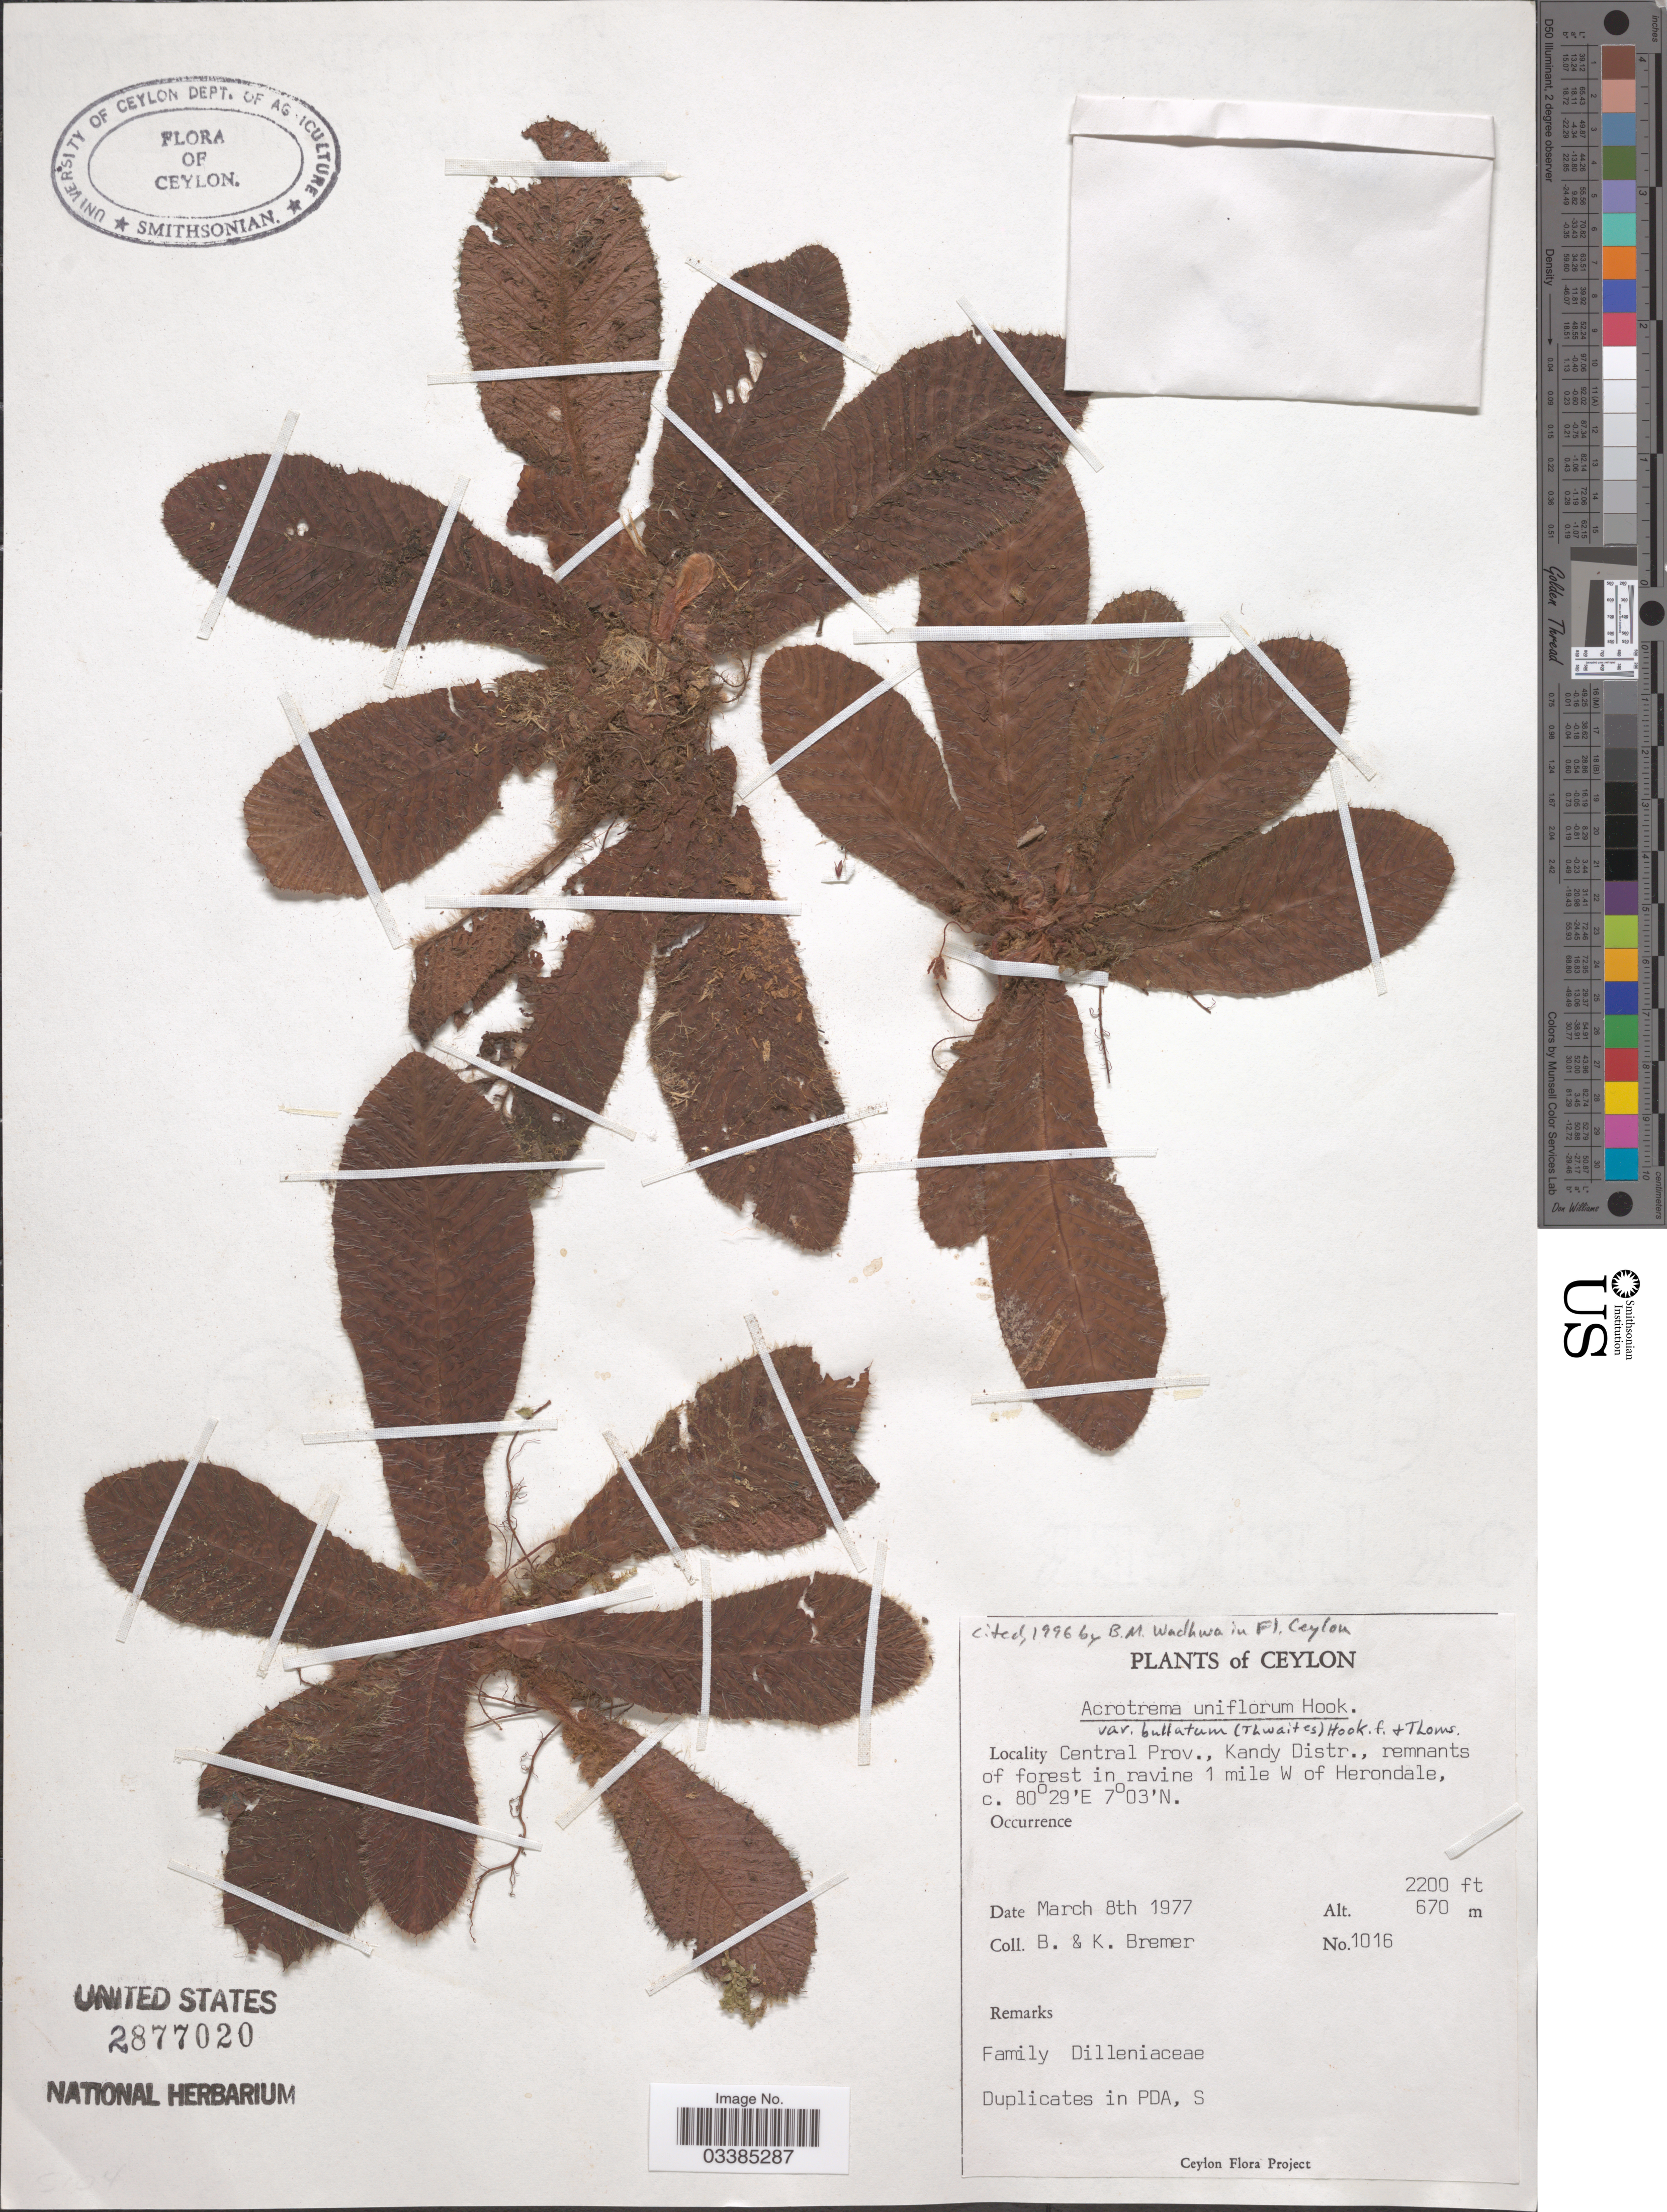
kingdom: Plantae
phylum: Tracheophyta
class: Magnoliopsida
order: Dilleniales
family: Dilleniaceae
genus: Acrotrema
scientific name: Acrotrema uniflorum var. bullatum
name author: (Thwaites) Hook. f. & Thomson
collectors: B. Bremer & K. Bremer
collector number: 1016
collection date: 1977-03-08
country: Sri Lanka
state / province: Central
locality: Ceylon. Kandy Distr., remnants of forest in ravine 1 mile W of Herondale.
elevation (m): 671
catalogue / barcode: US 2877020